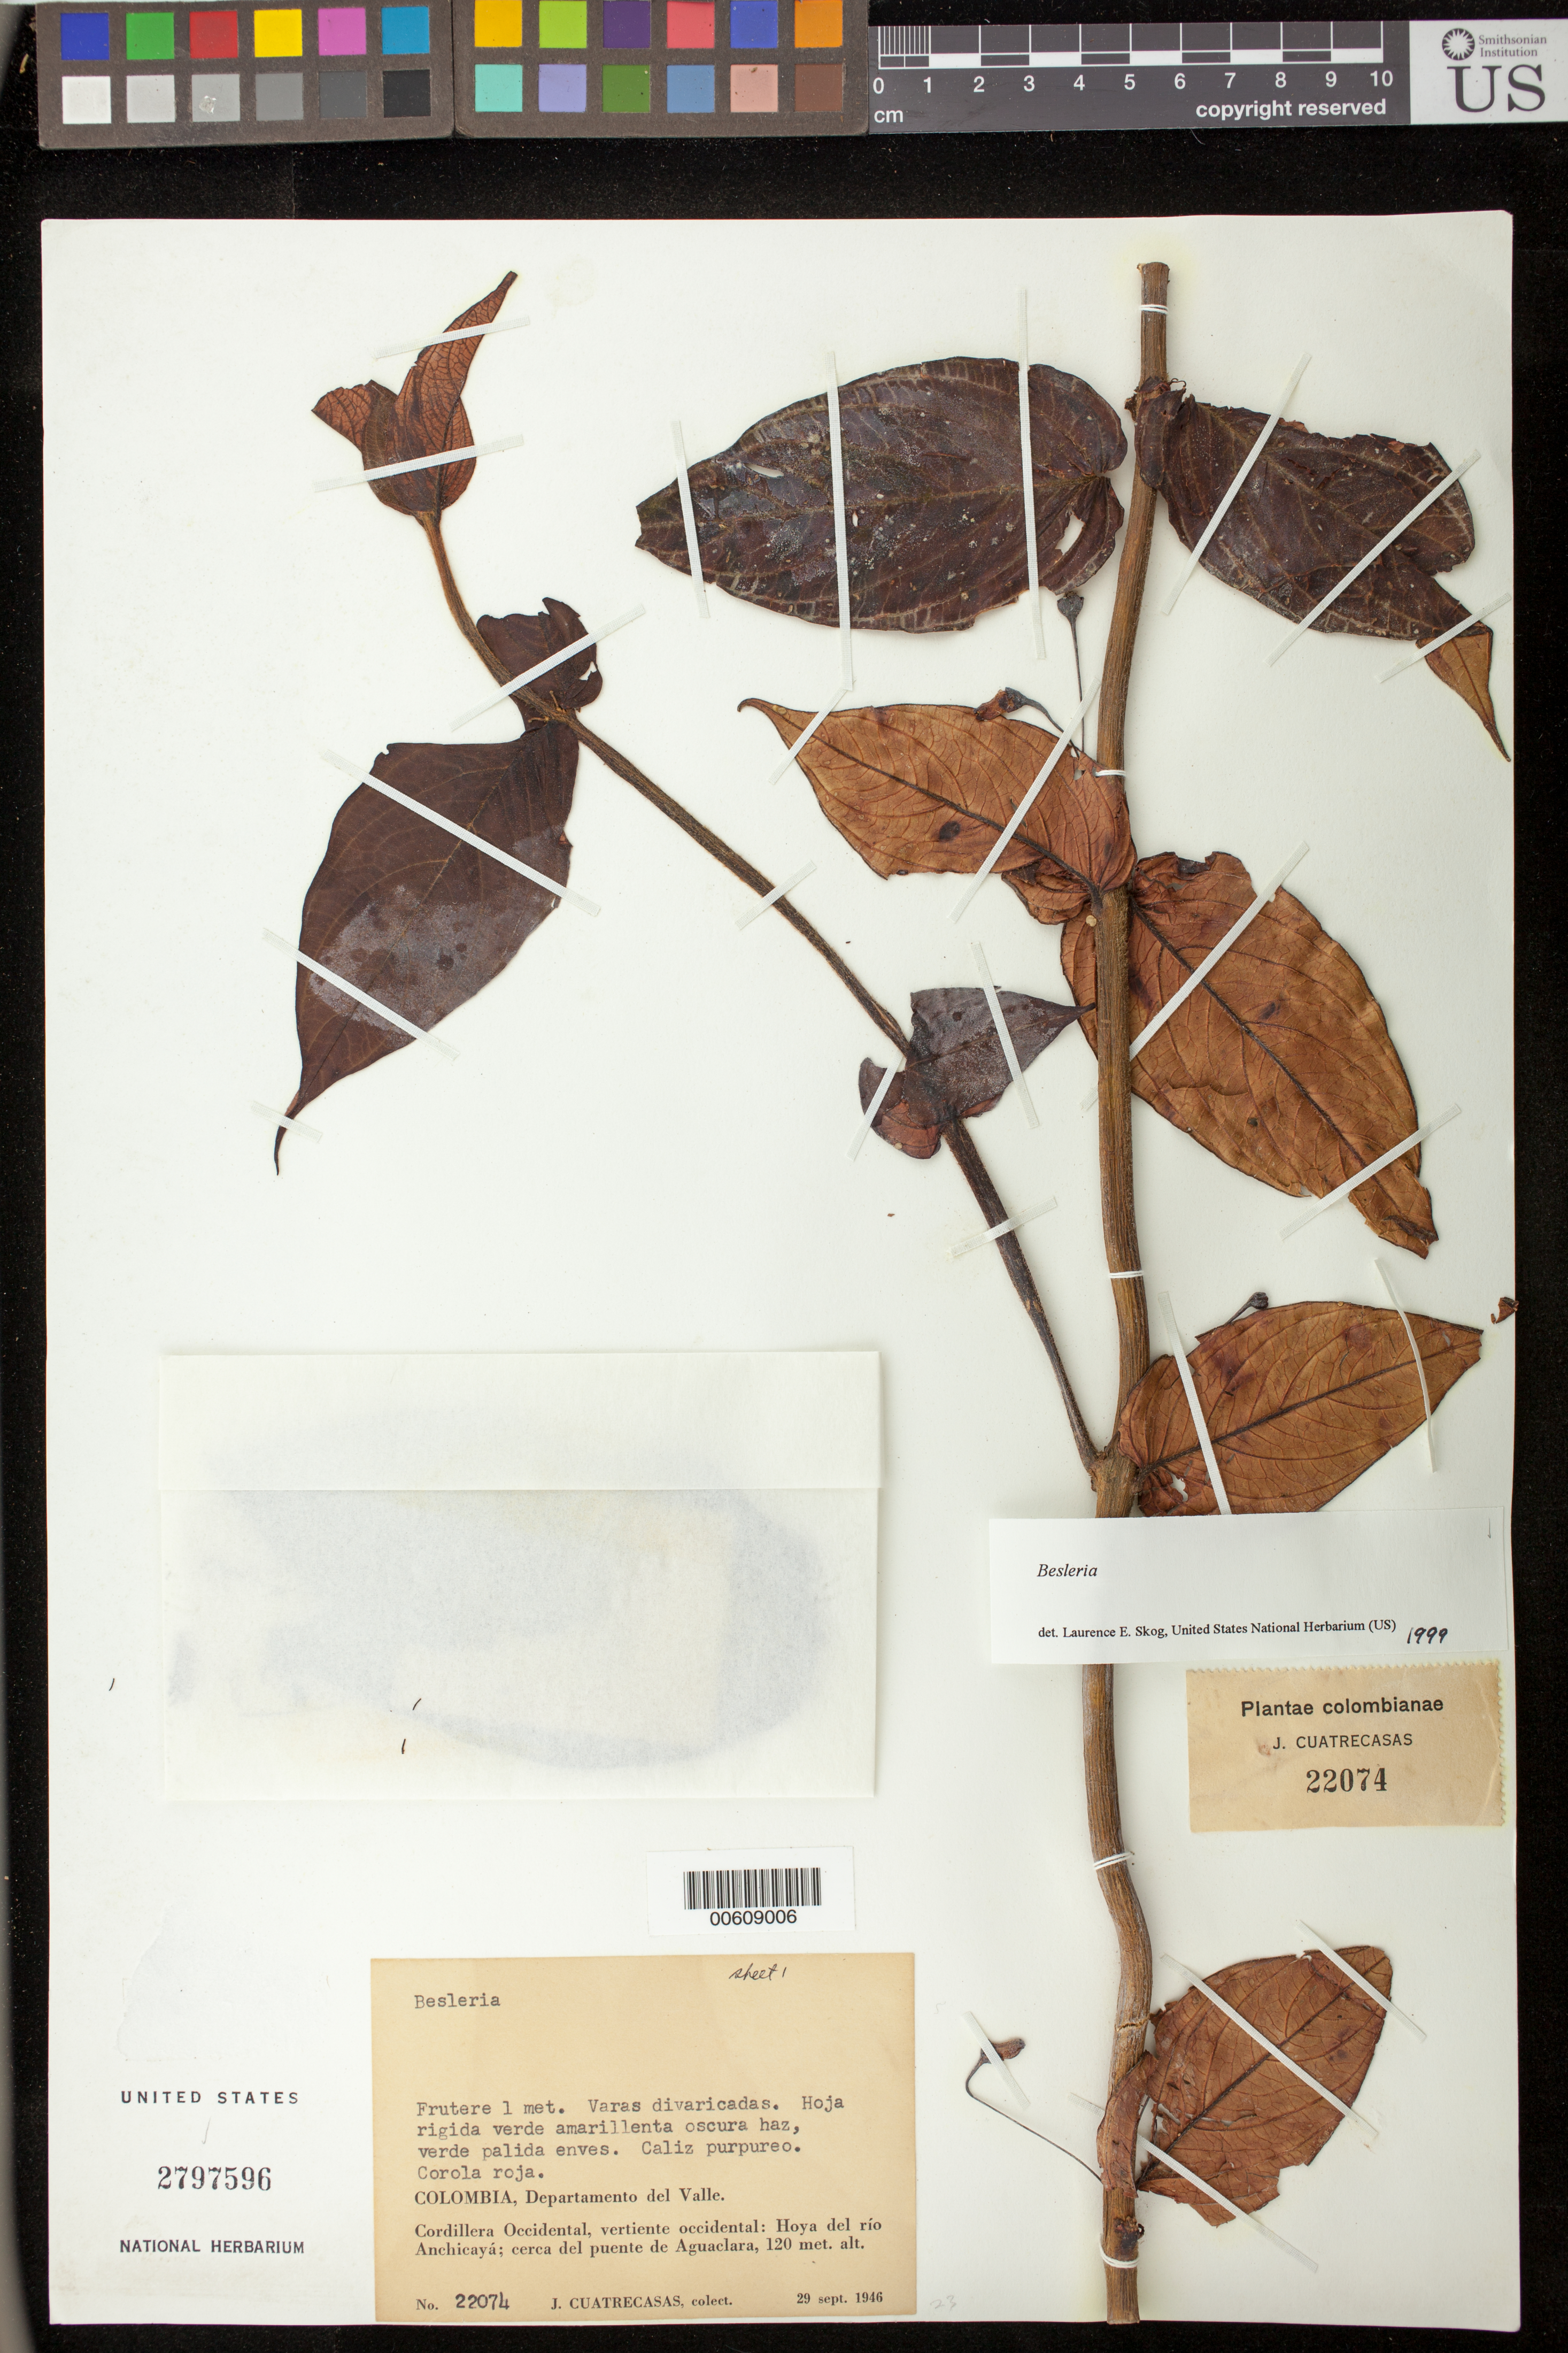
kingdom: Plantae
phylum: Tracheophyta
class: Magnoliopsida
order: Lamiales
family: Gesneriaceae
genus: Besleria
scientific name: Besleria sp.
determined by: Skog, Laurence E.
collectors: J. Cuatrecasas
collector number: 22074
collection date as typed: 29 Sep 1946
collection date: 1946-09-29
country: Colombia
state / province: Valle del Cauca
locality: Cordillera Occidental, vertiente occidental: Hoya del río Anchicayá; cerca del puente de Aguaclara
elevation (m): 120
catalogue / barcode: US 2797596